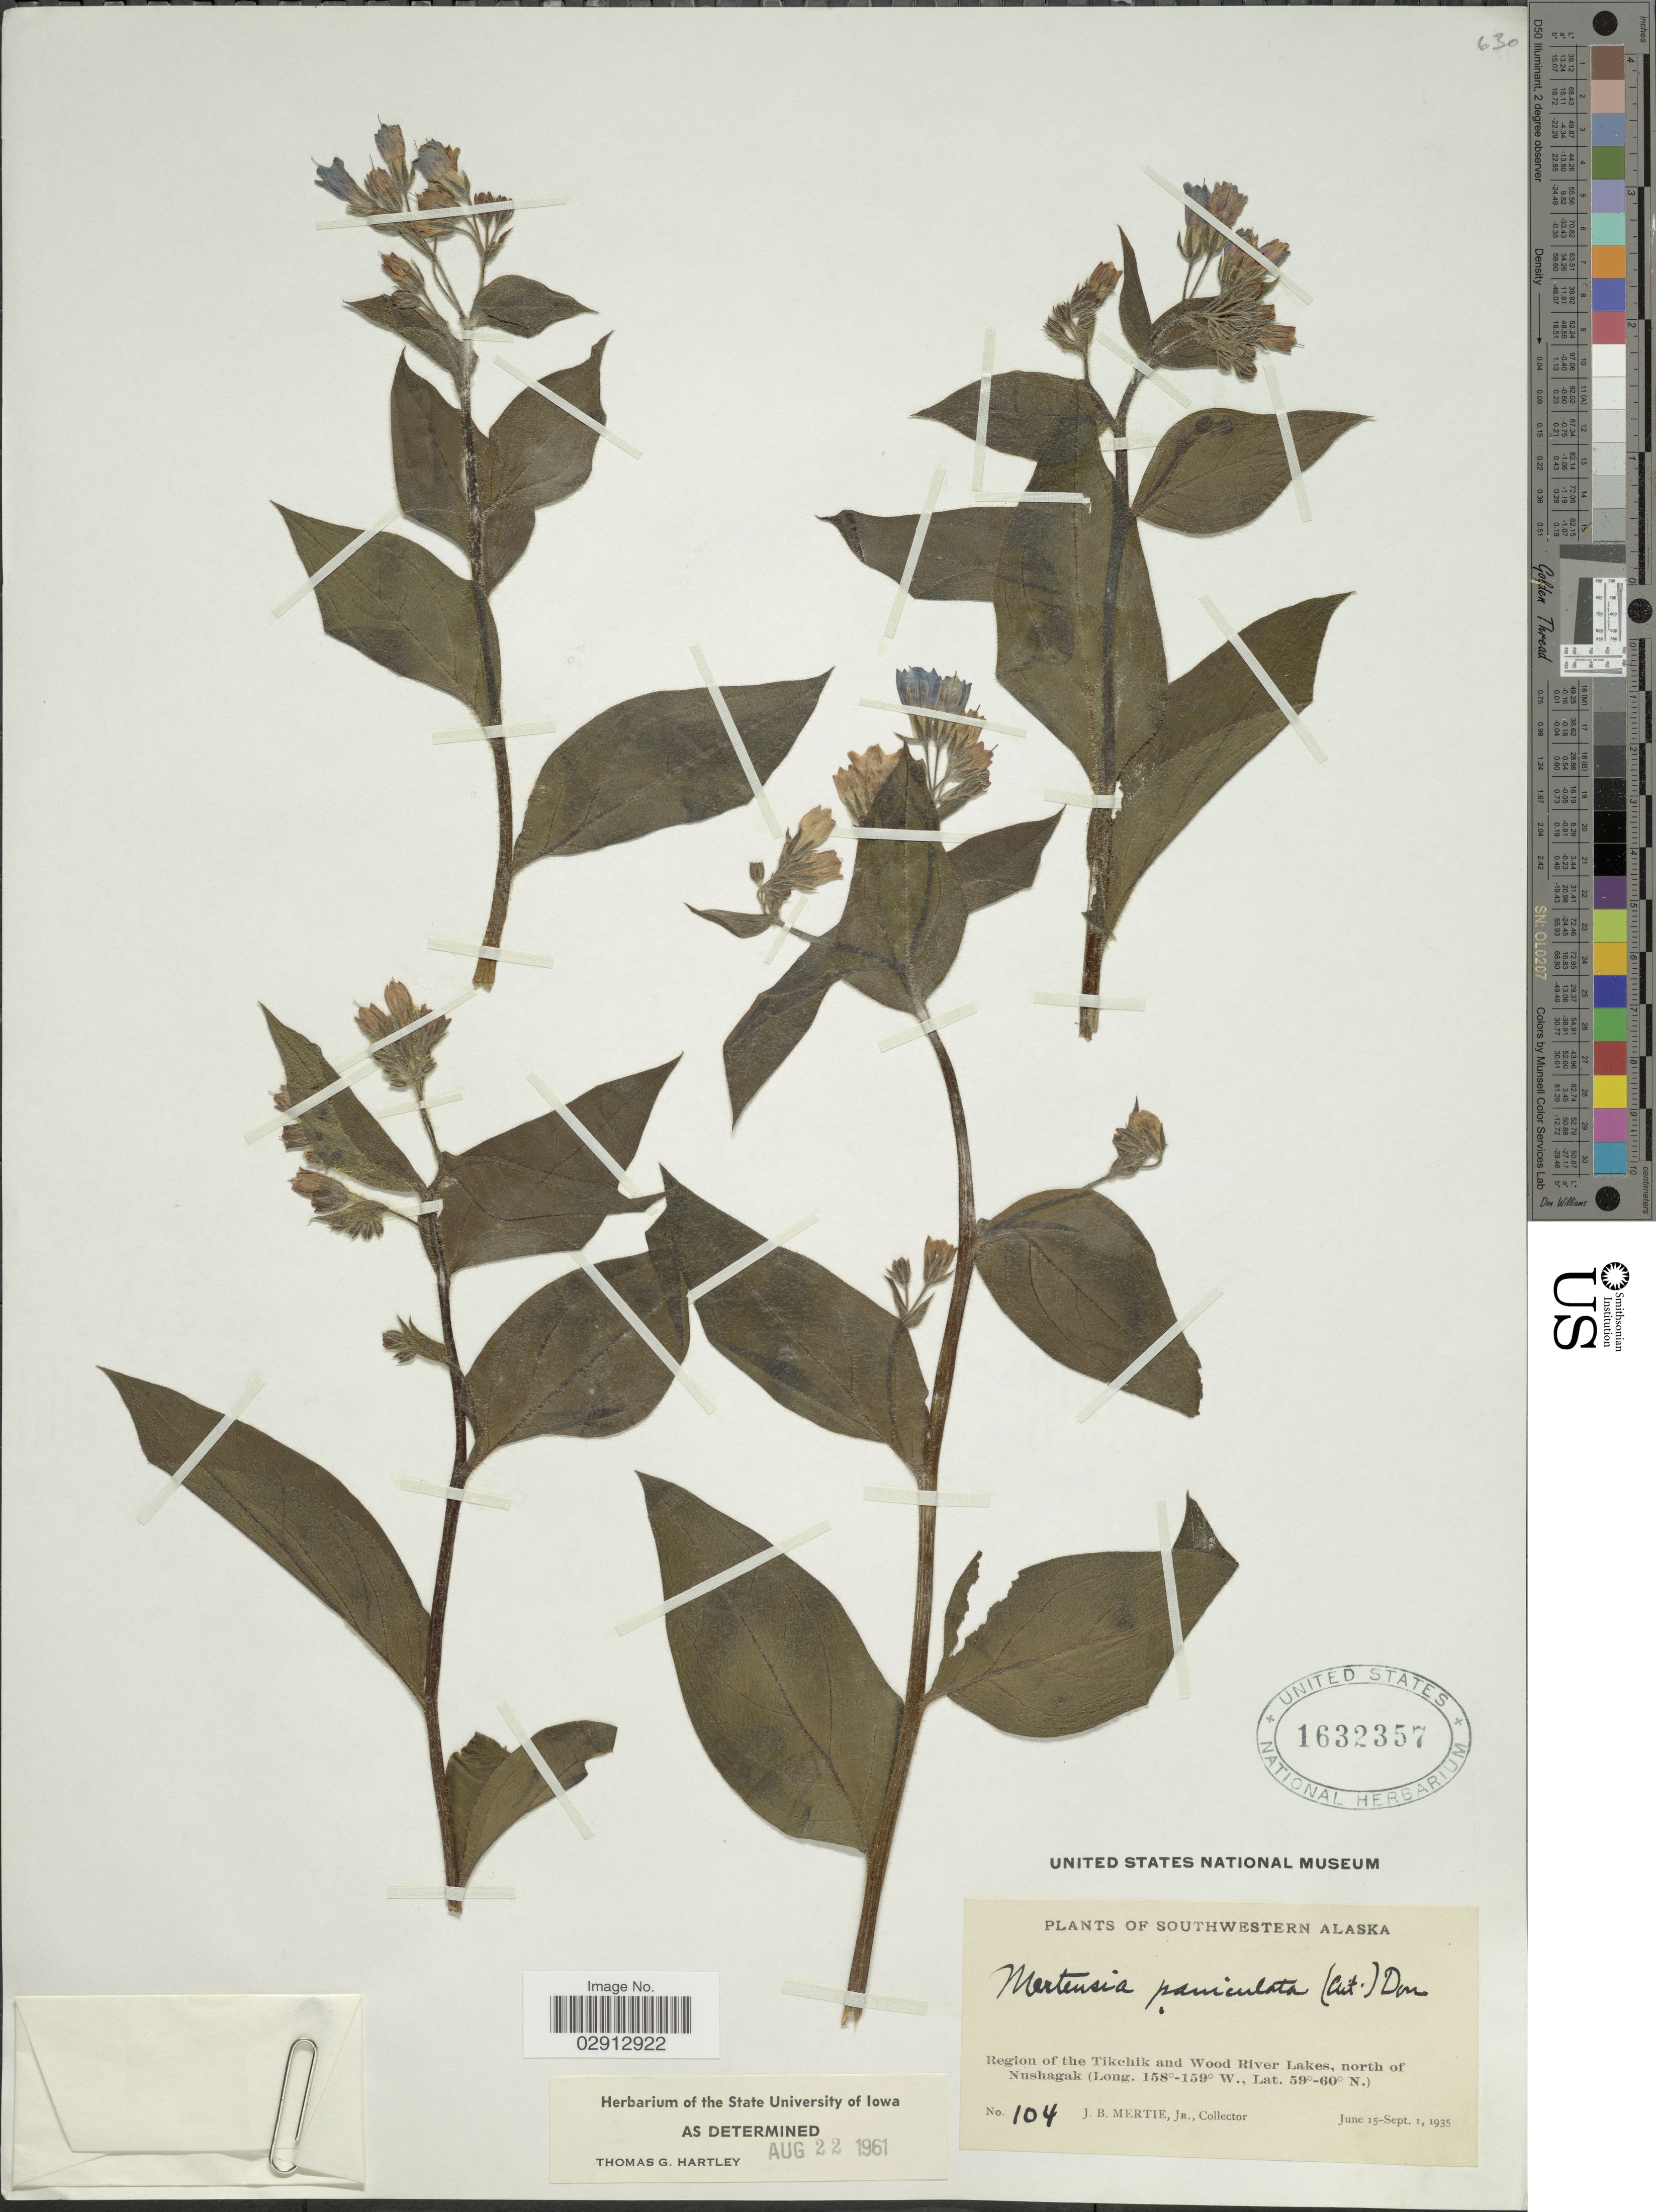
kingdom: Plantae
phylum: Tracheophyta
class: Magnoliopsida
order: Boraginales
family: Boraginaceae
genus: Mertensia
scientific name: Mertensia paniculata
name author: (Aiton) G. Don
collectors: J. Mertie Jr.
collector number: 104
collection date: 1935-06-15/1935-09-01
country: United States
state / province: Alaska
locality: Southwestern Alaska. Region of the Tikchik and Wood River Lakes, north of Nushagak.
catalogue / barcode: US 1632357